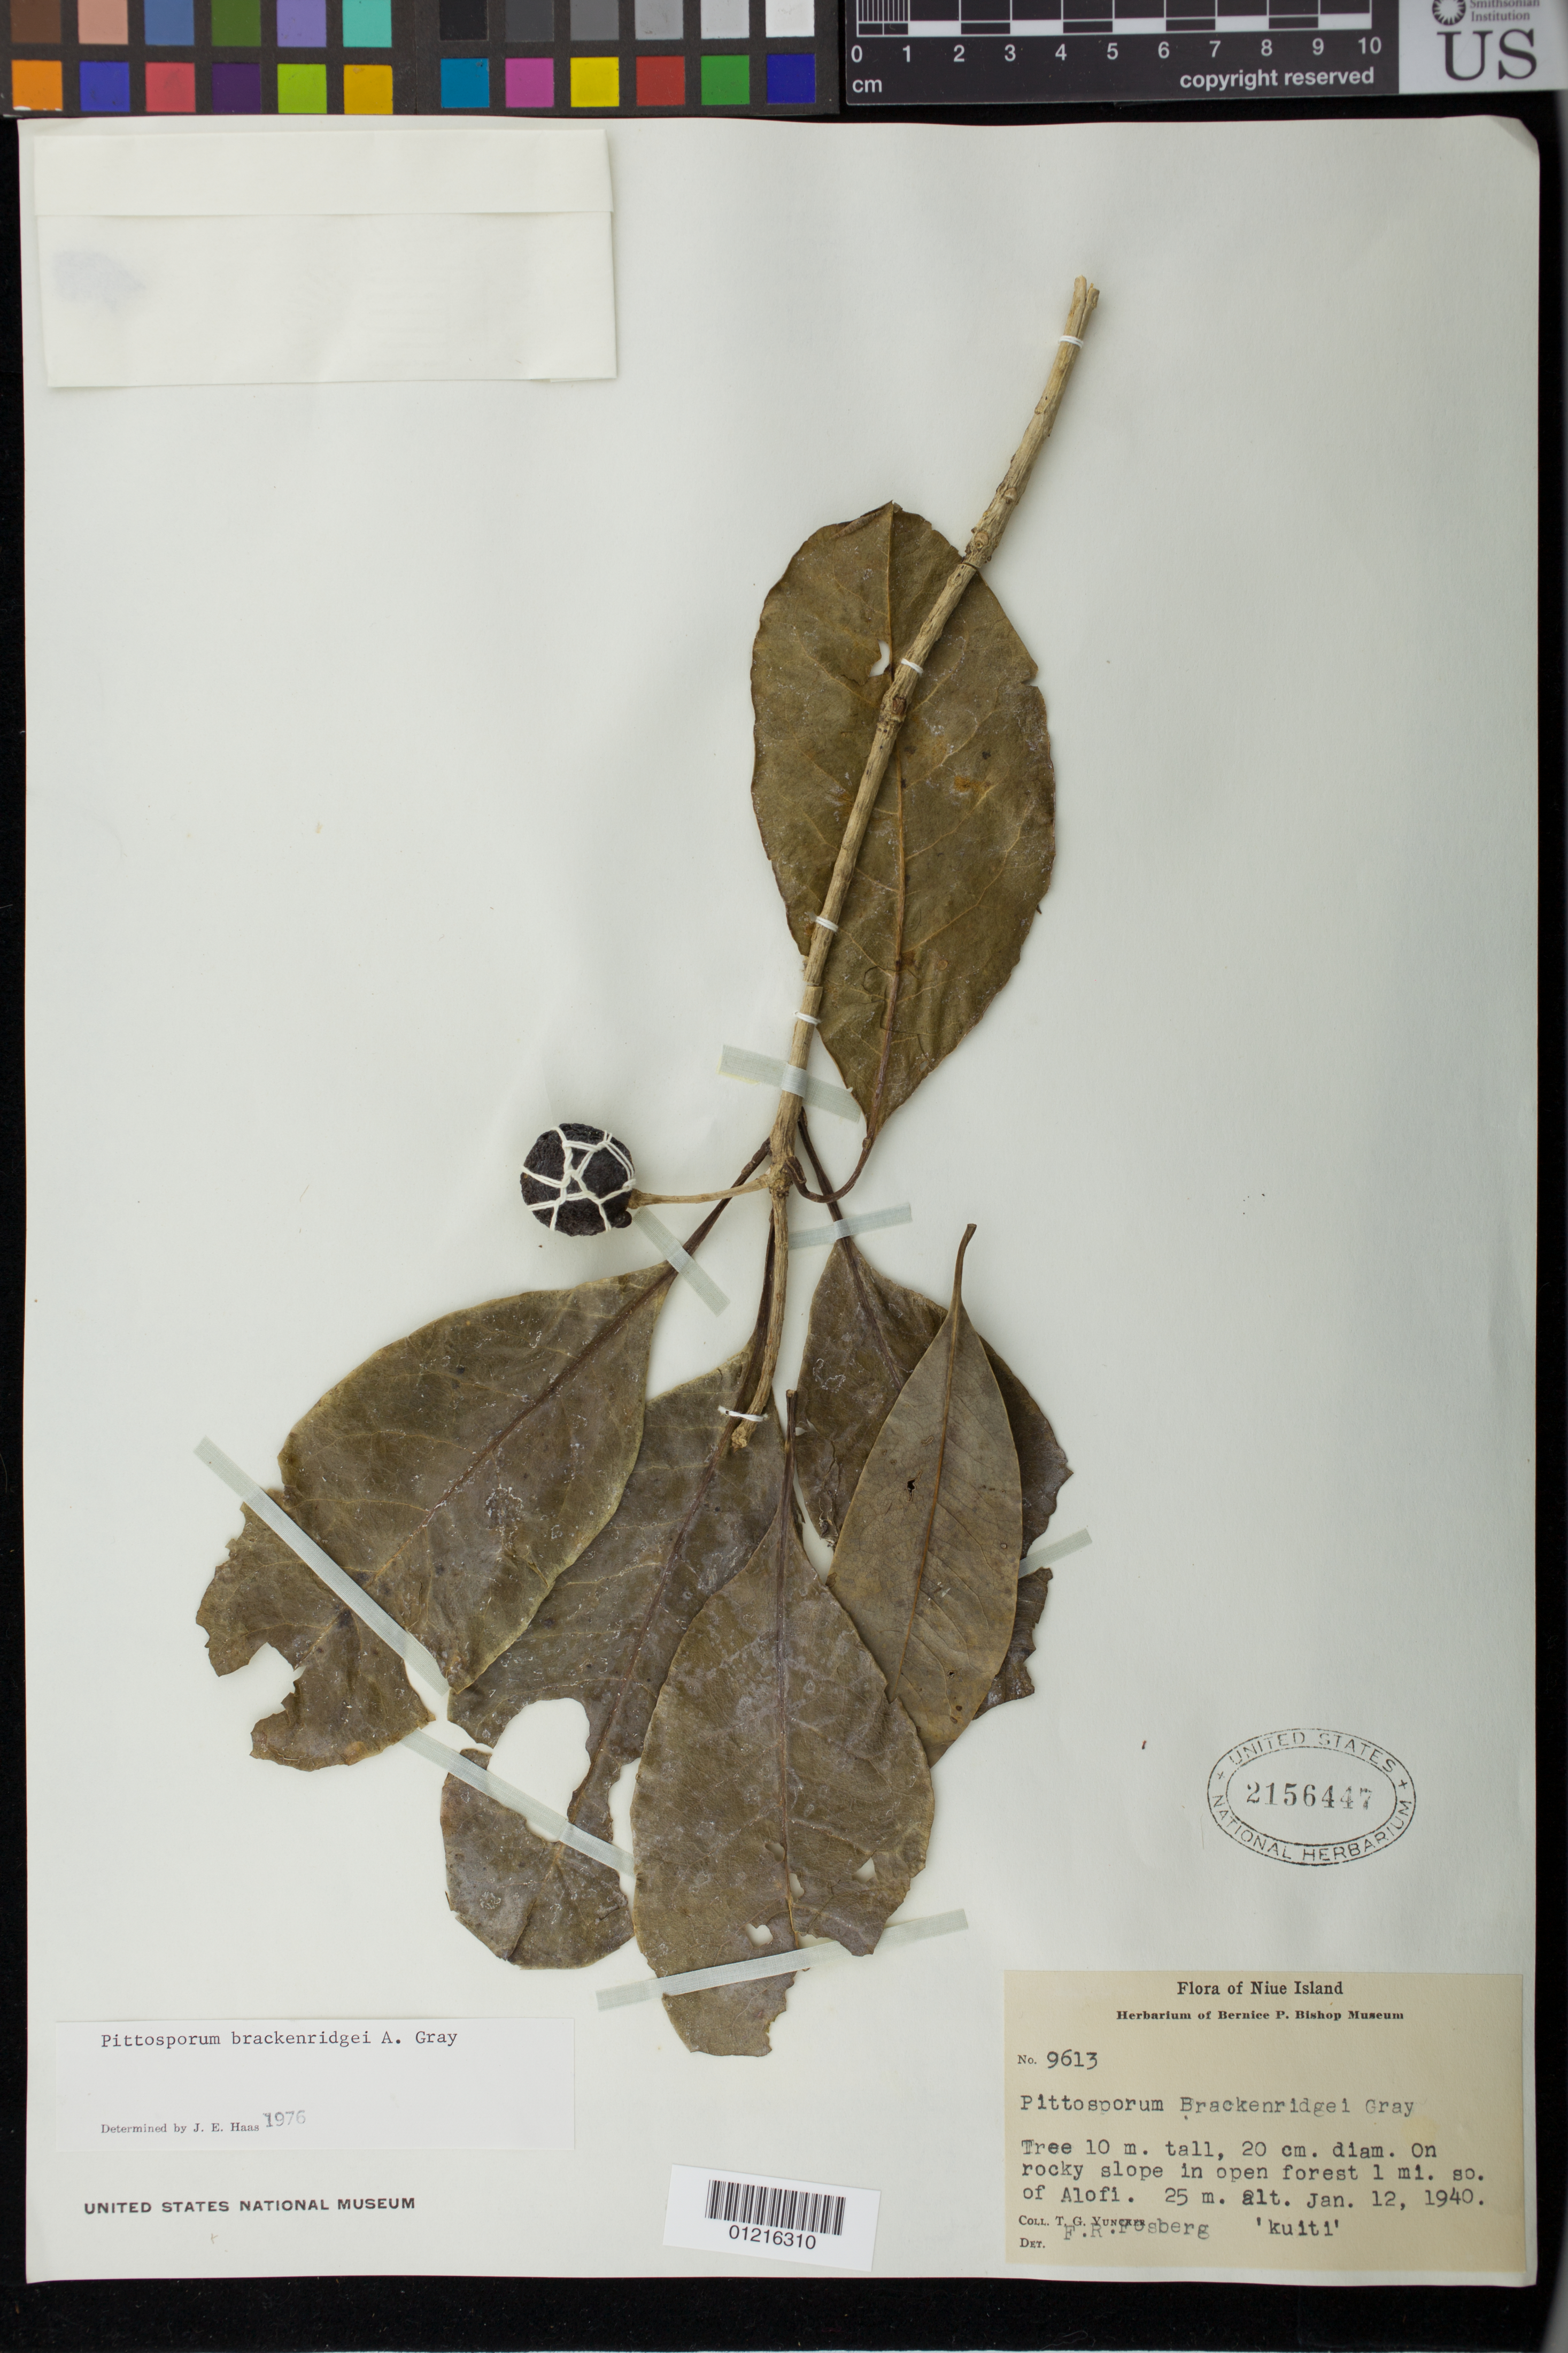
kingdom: Plantae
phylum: Tracheophyta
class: Magnoliopsida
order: Apiales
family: Pittosporaceae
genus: Pittosporum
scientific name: Pittosporum brackenridgei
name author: A. Gray in Wilkes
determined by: Haas, J. E.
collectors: T. G. Yuncker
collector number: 8613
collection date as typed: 12 Jan 1940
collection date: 1940-01-12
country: Niue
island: Niue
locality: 1 mi S of Alofi village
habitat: Open forest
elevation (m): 25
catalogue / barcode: US 2156447